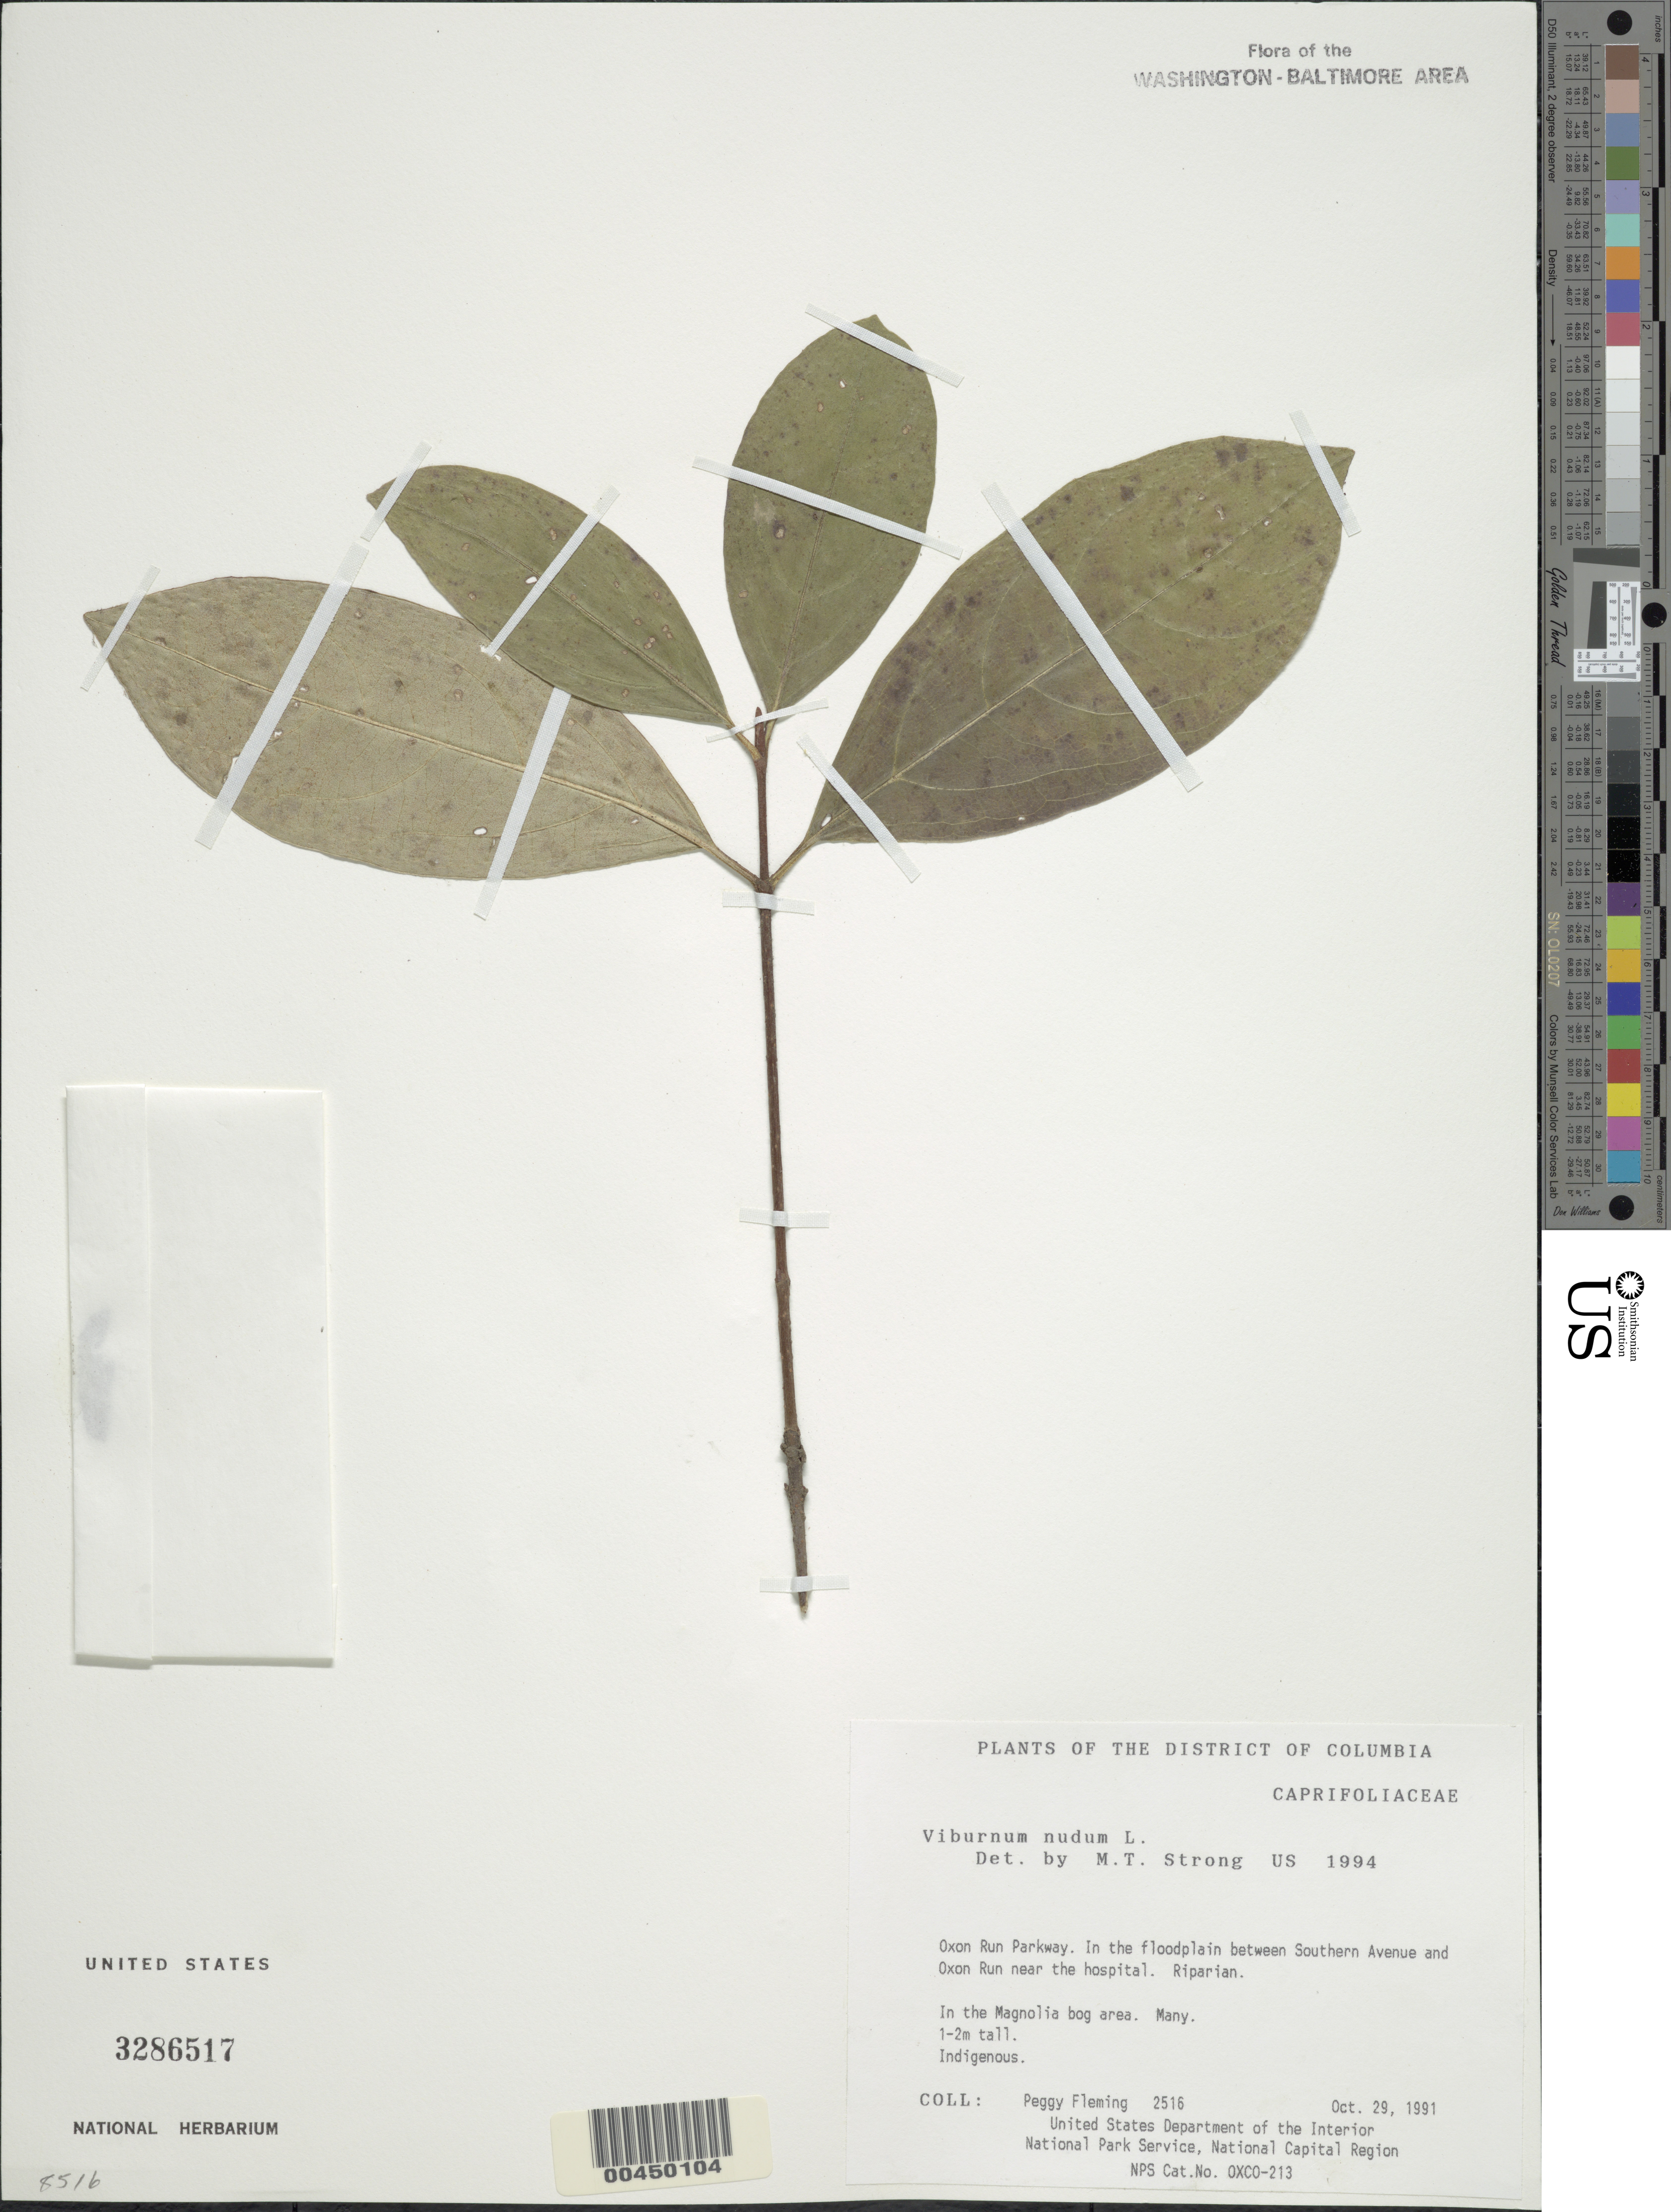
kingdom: Plantae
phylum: Tracheophyta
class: Magnoliopsida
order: Dipsacales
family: Viburnaceae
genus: Viburnum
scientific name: Viburnum nudum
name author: L.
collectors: P. Fleming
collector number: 2516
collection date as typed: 29 Oct 1991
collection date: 1991-10-29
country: United States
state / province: District of Columbia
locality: Oxon Run Parkway, between Southern Ave. and Oxon Run near the Hospital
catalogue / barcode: US 3286517